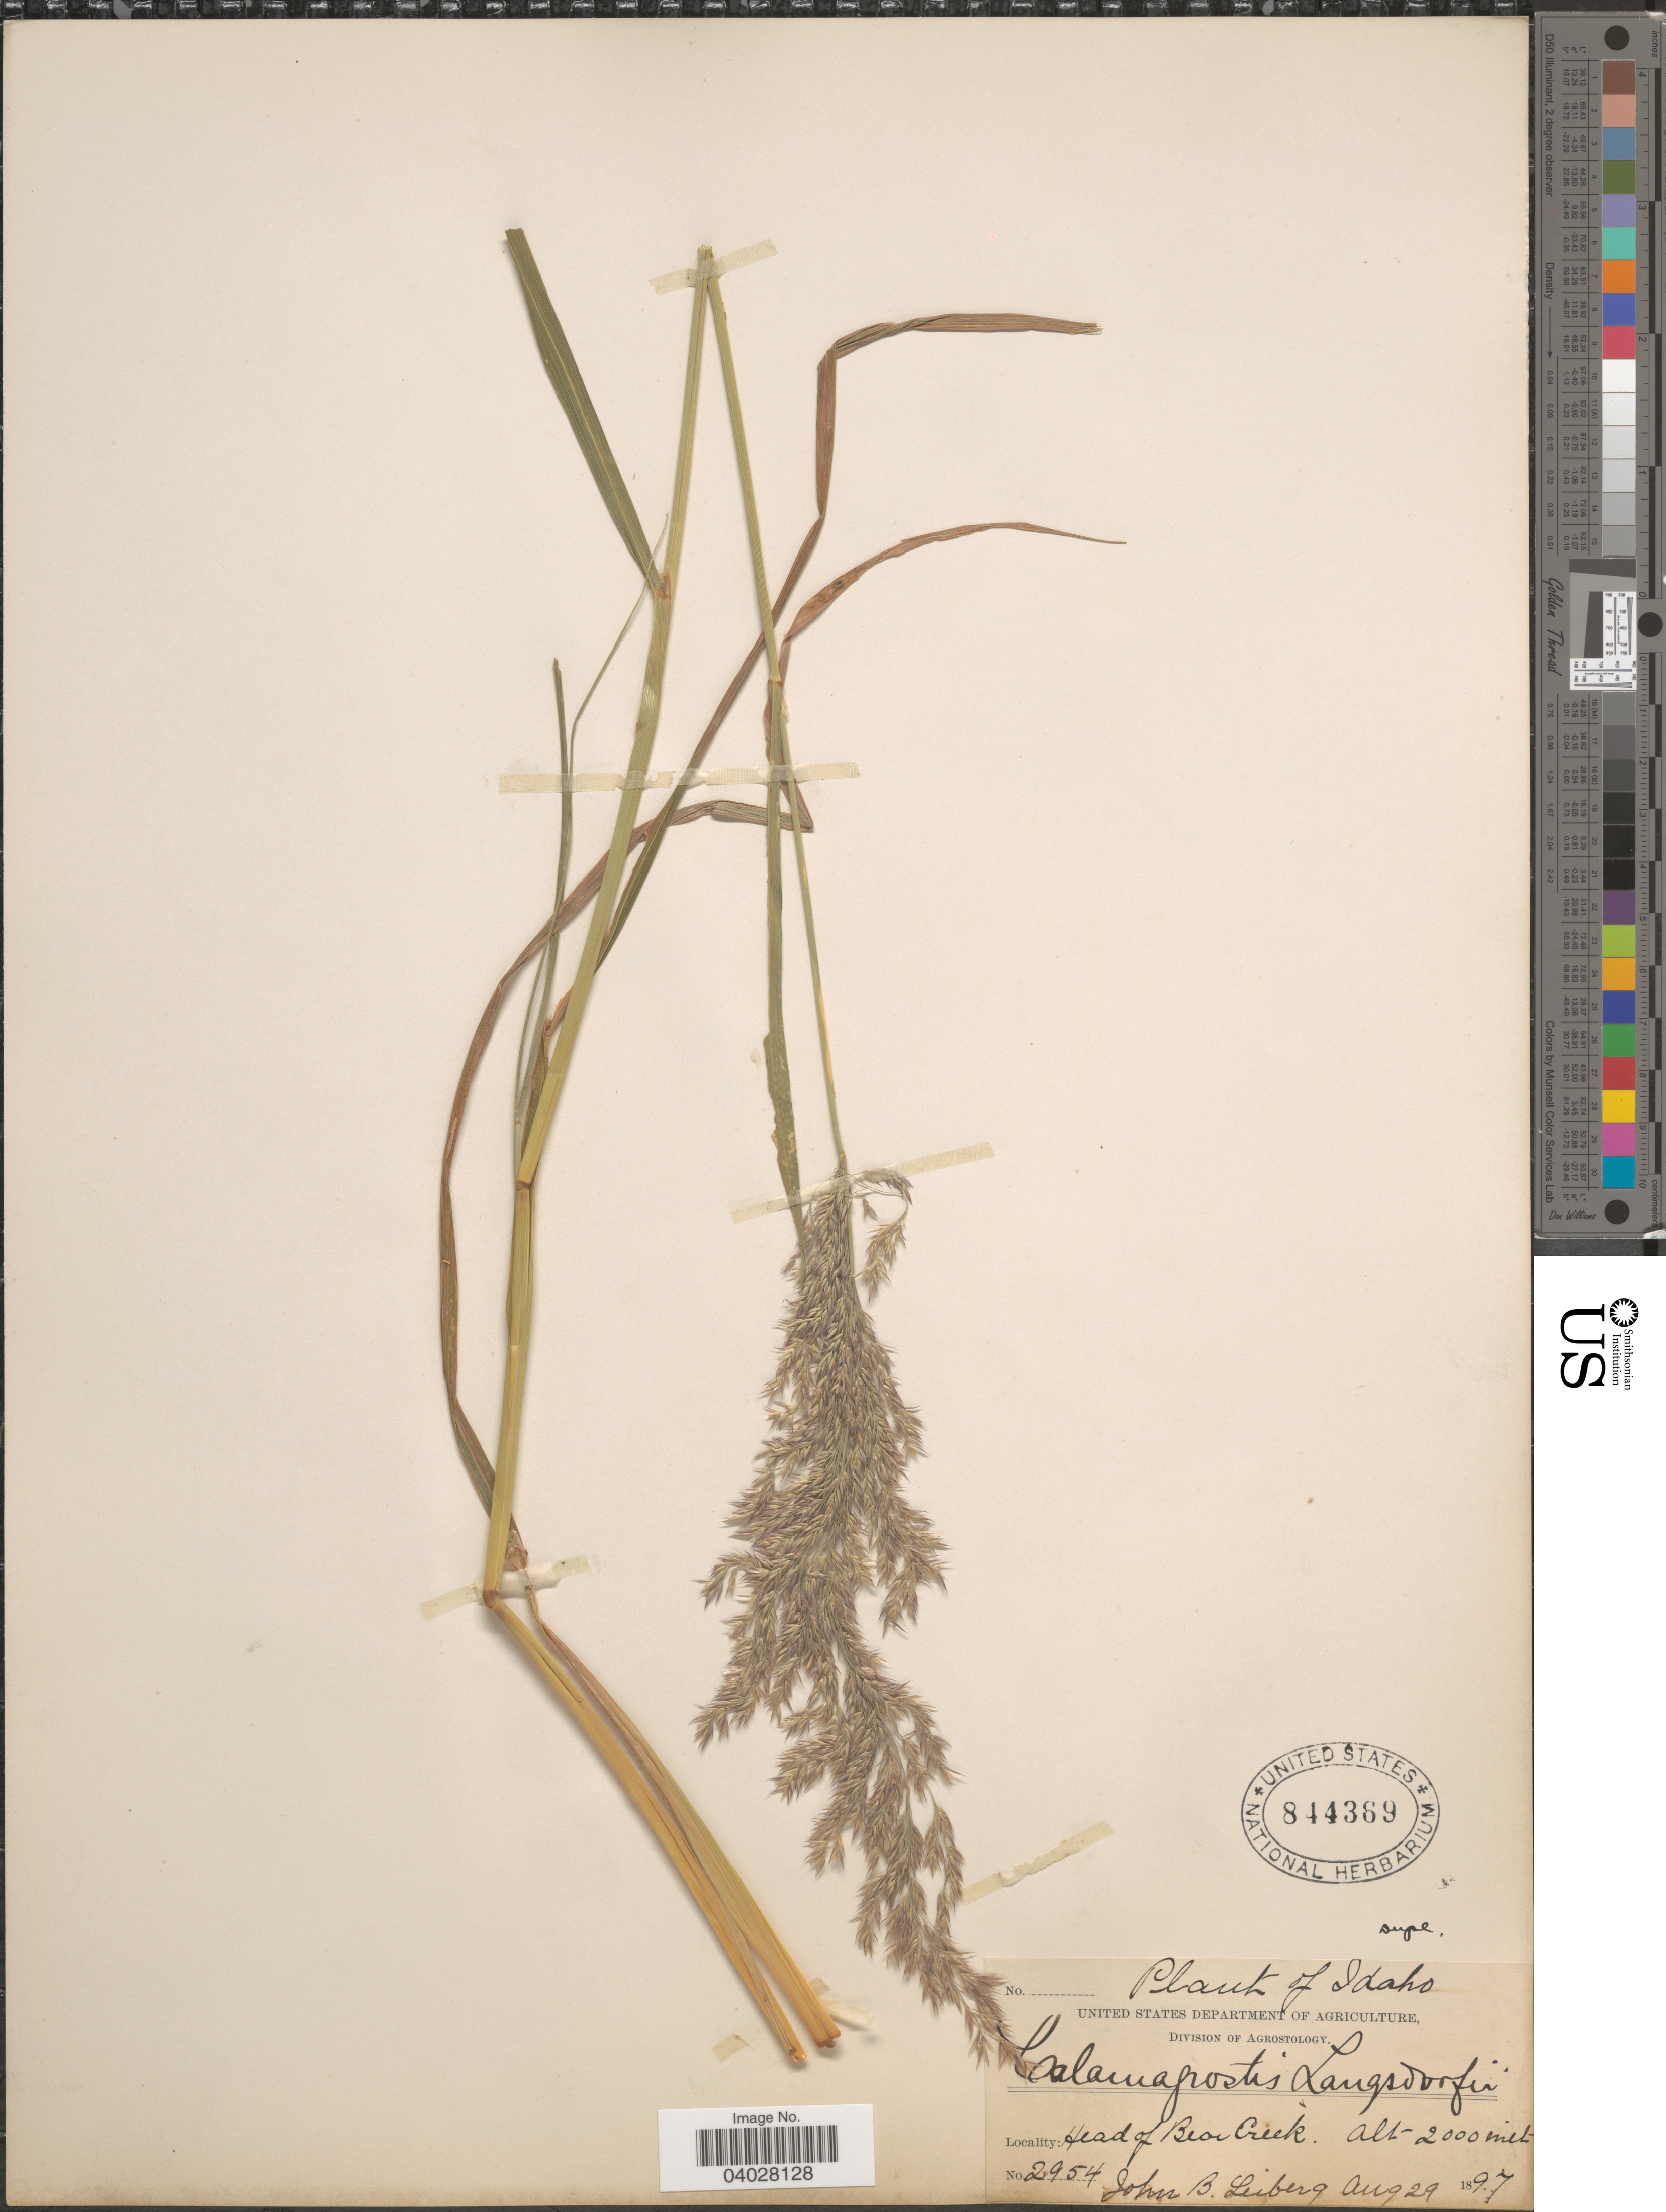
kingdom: Plantae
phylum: Tracheophyta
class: Liliopsida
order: Poales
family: Poaceae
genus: Calamagrostis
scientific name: Calamagrostis canadensis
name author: (Michx.) P. Beauv.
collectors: J. B. Leiberg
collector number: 2954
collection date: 1897-08-29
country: United States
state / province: Idaho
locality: Head of Bear Creek.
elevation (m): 2000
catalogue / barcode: US 844369